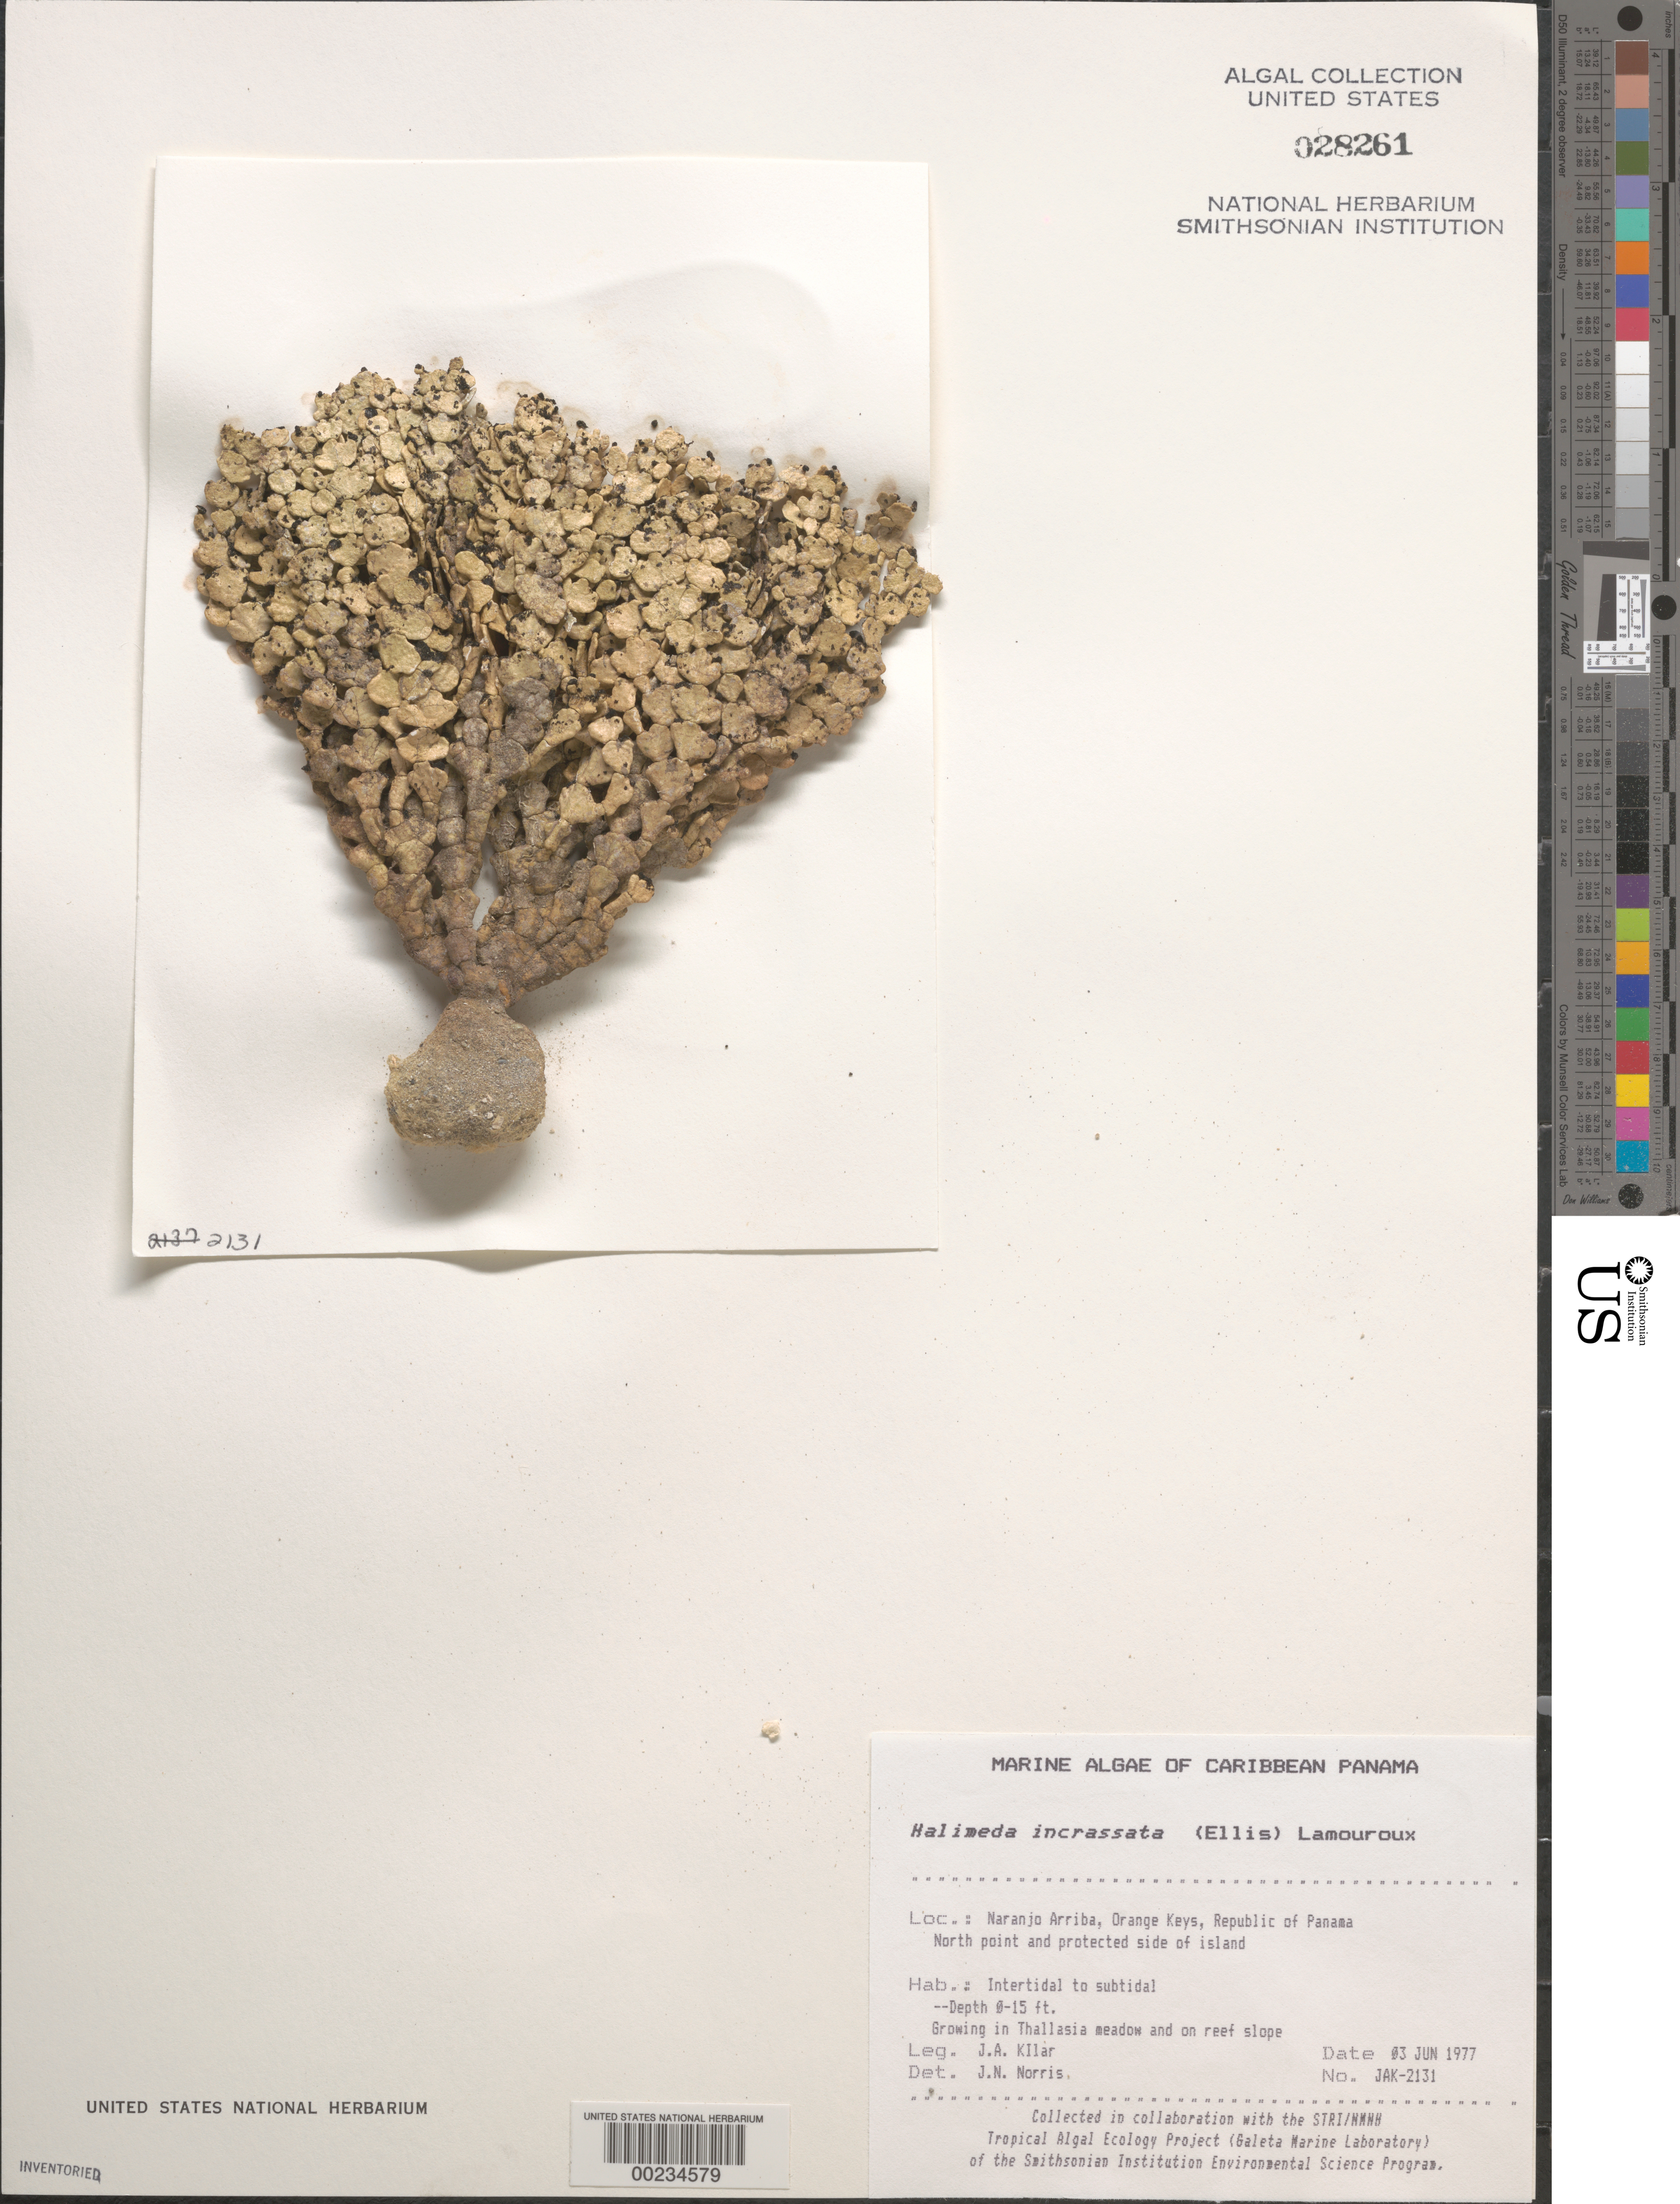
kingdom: Plantae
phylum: Chlorophyta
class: Ulvophyceae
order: Bryopsidales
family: Halimedaceae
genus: Halimeda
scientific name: Halimeda incrassata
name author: (J. Ellis) J.V.Lamouroux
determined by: Norris, James N.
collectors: J. A. Kilar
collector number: JAK-2131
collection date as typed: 03 Jun 1977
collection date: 1977-06-03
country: Panama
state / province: Colón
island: Naranjo Abajo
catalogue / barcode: US 28261